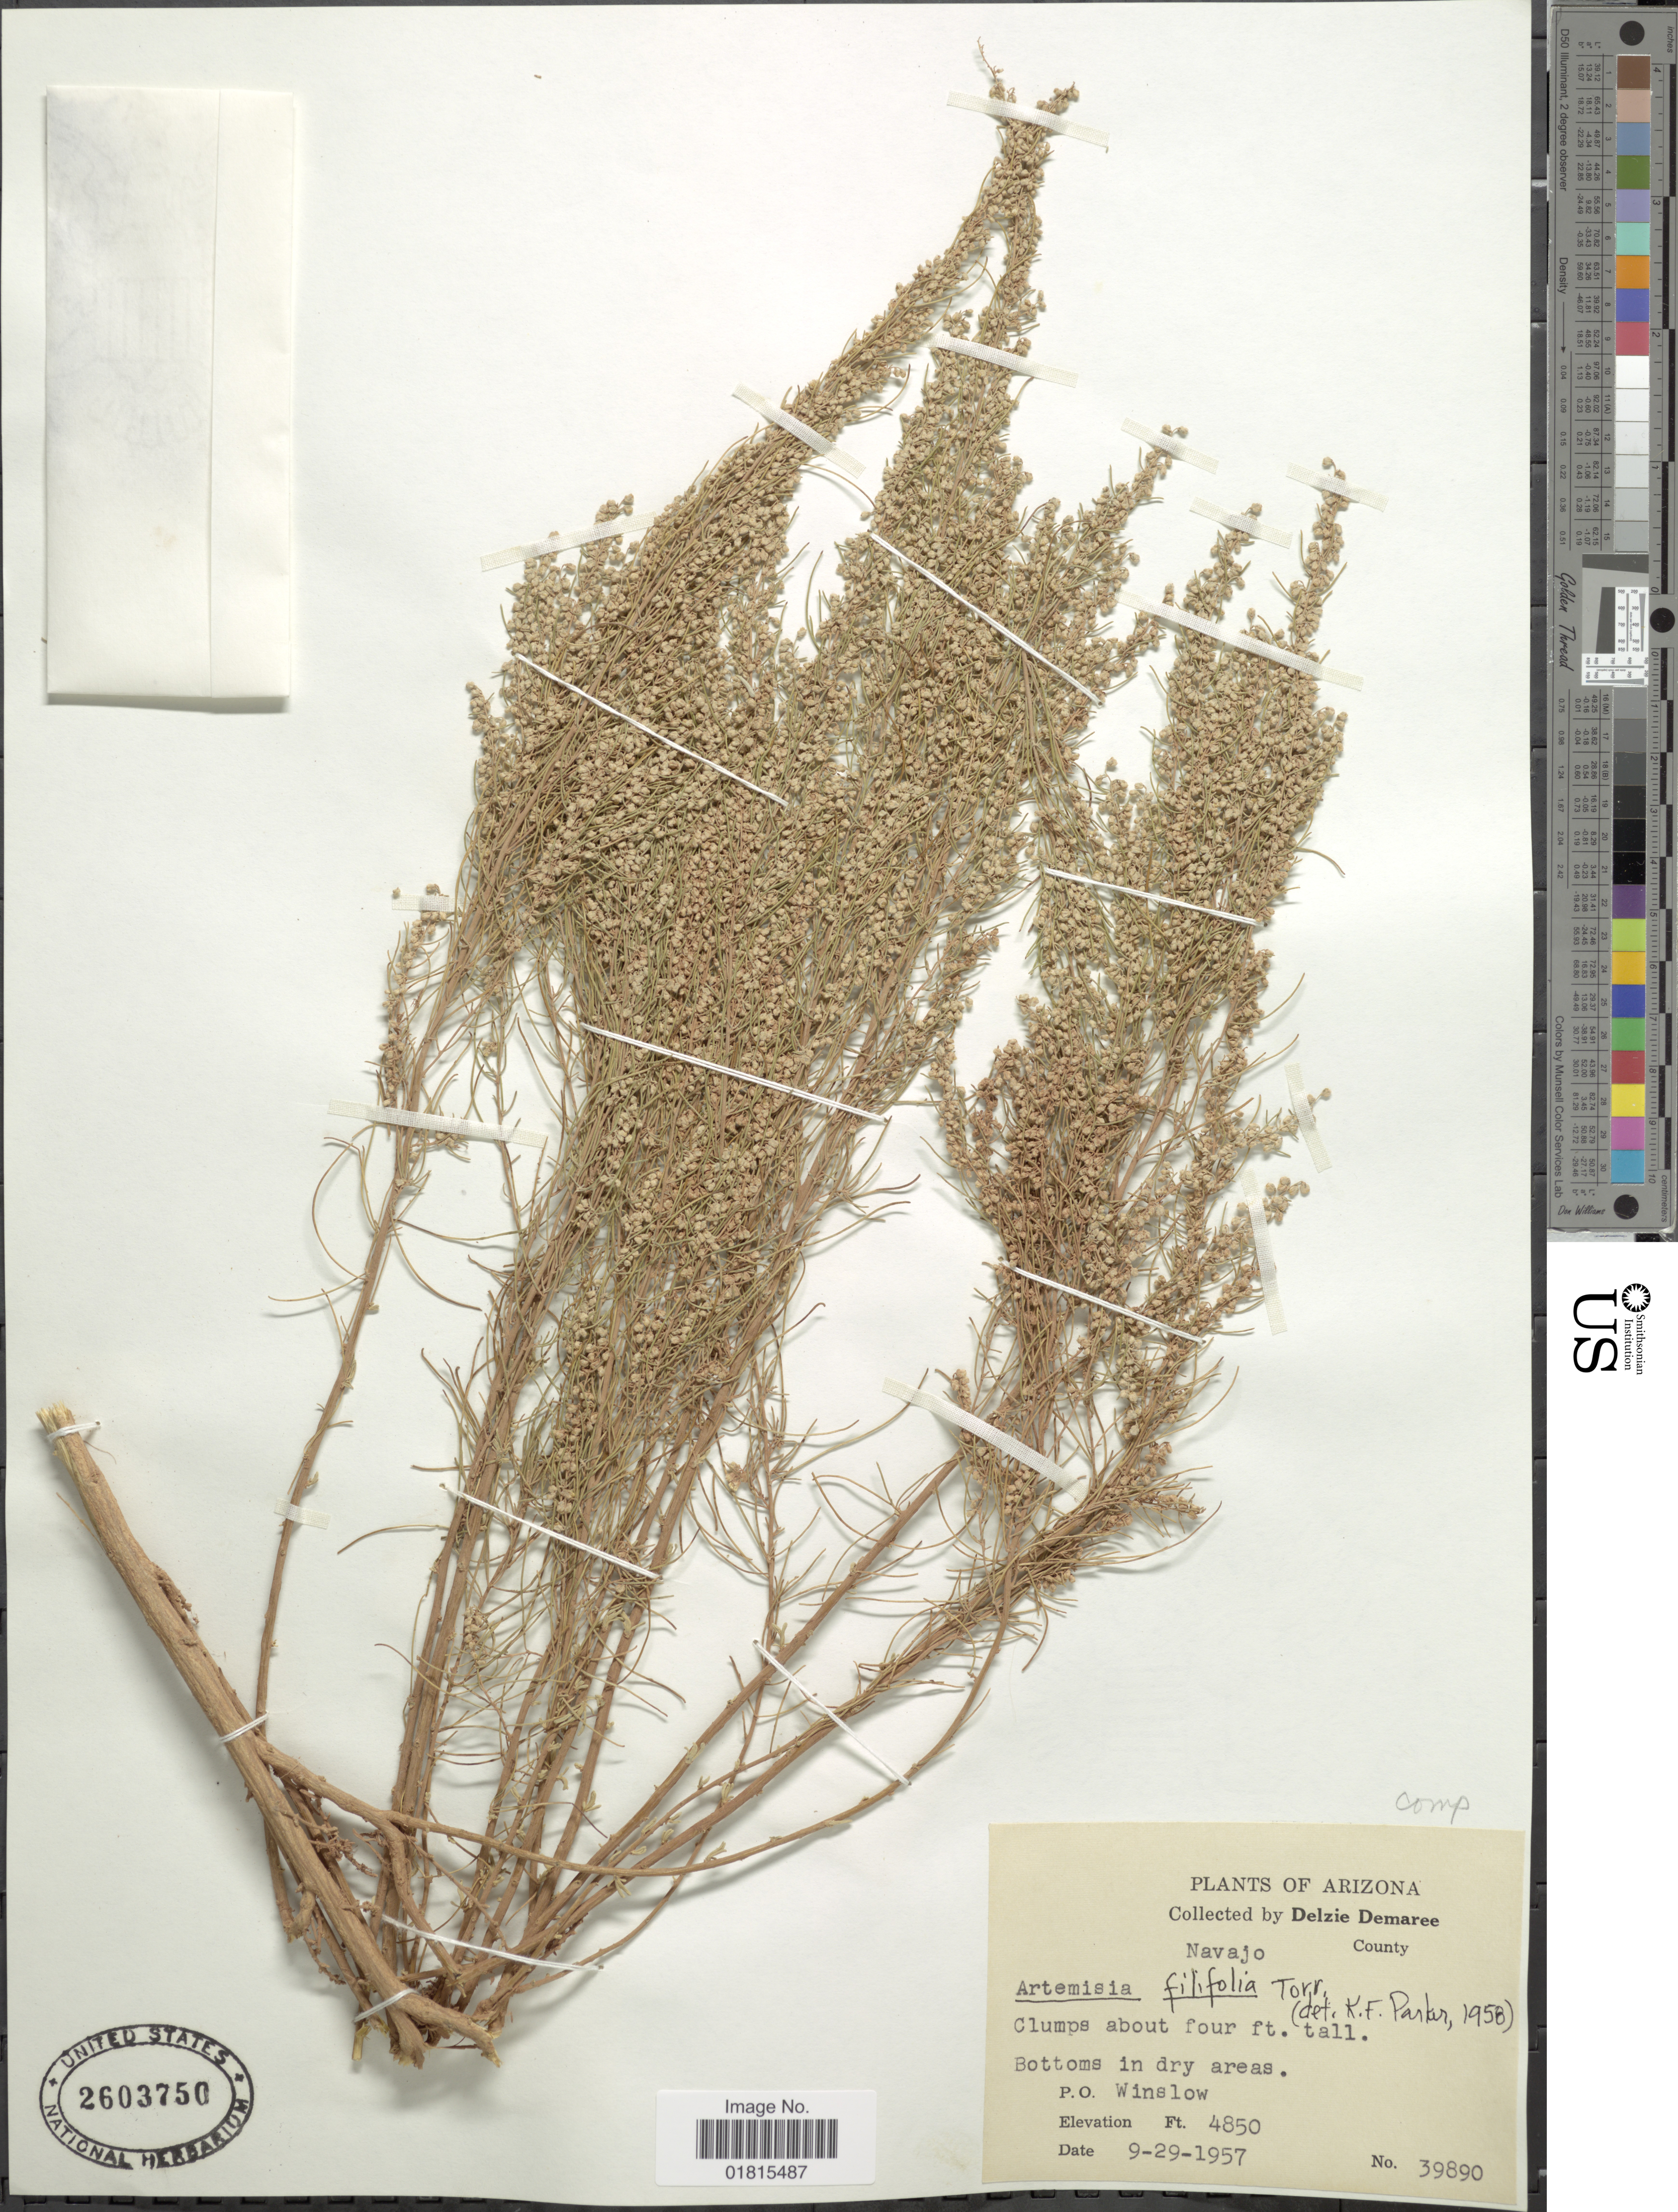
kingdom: Plantae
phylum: Tracheophyta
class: Magnoliopsida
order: Asterales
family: Asteraceae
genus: Artemisia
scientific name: Artemisia filifolia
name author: Torr.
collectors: D. Demaree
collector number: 39890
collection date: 1957-09-29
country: United States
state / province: Arizona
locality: Navajo County. Bottoms in dry areas. P.O. Winslow.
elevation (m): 1478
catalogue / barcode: US 2603750